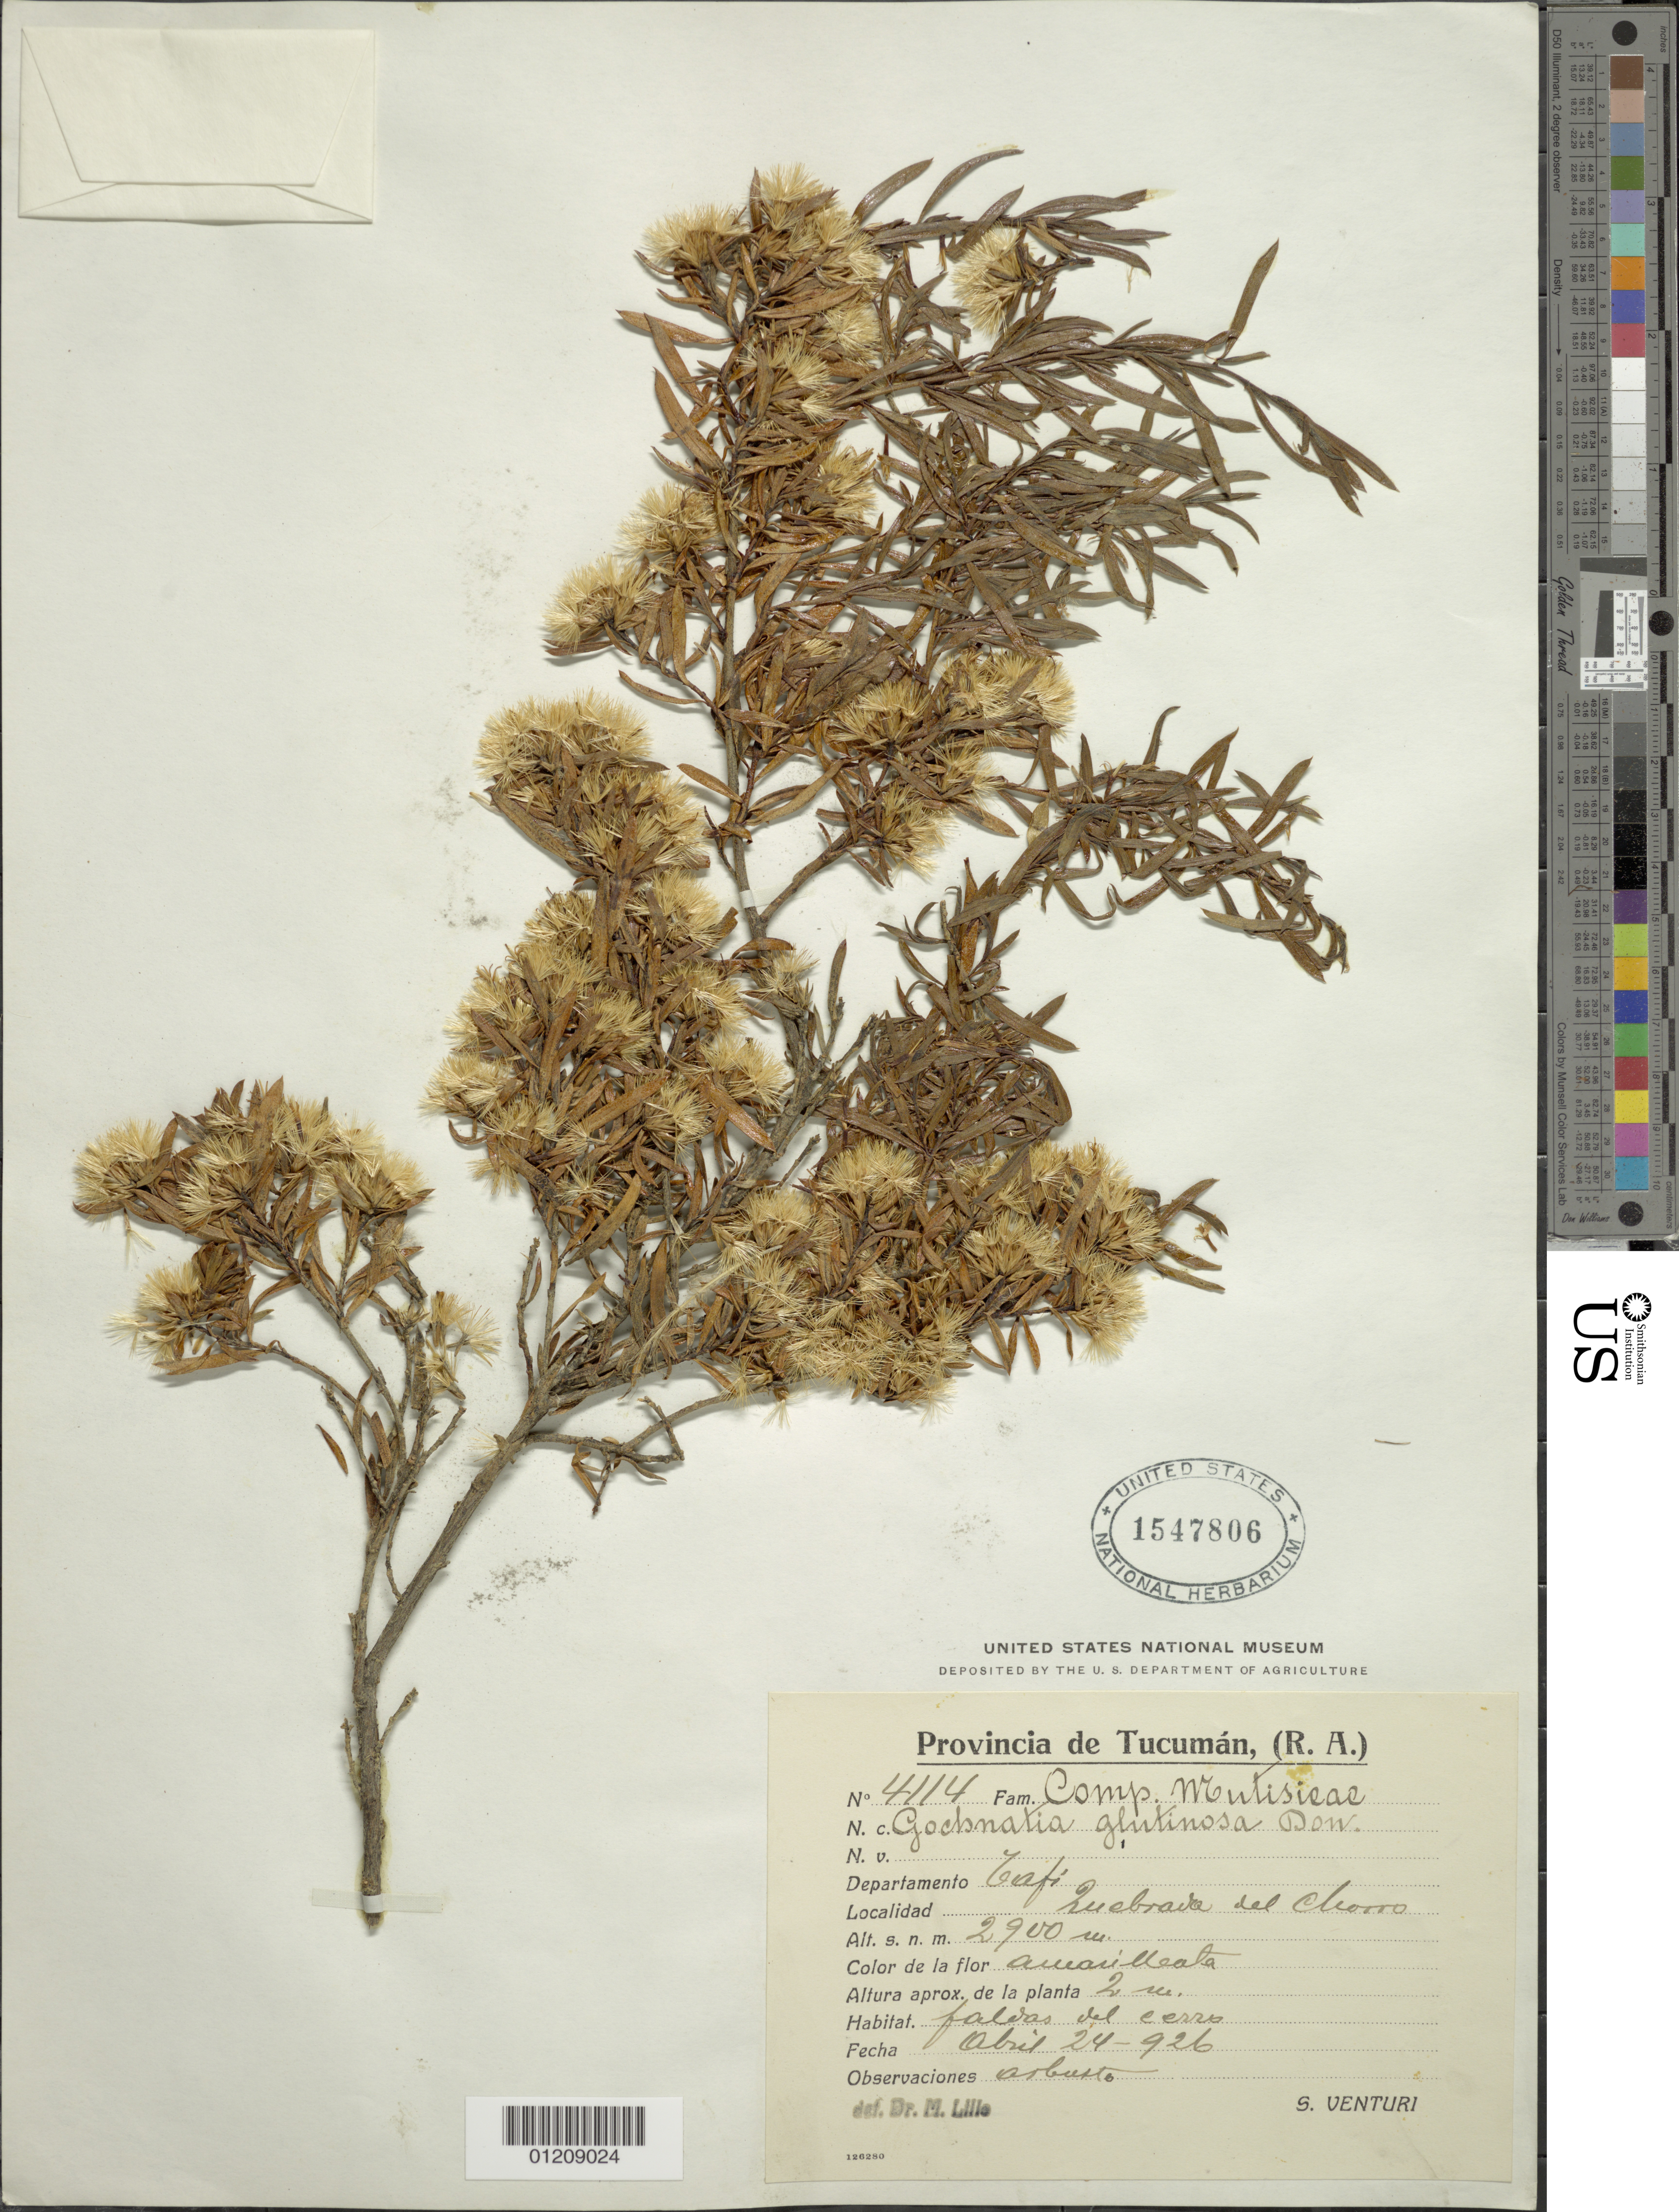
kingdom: Plantae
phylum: Tracheophyta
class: Magnoliopsida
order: Asterales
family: Asteraceae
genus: Pentaphorus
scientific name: Pentaphorus glutinosus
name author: D. Don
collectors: S. Venturi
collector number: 4114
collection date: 1926-04-24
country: Argentina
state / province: Tucumán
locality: Tafi, Quebrava del Chorro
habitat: faldas vel cerro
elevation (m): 2900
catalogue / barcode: US 1547806